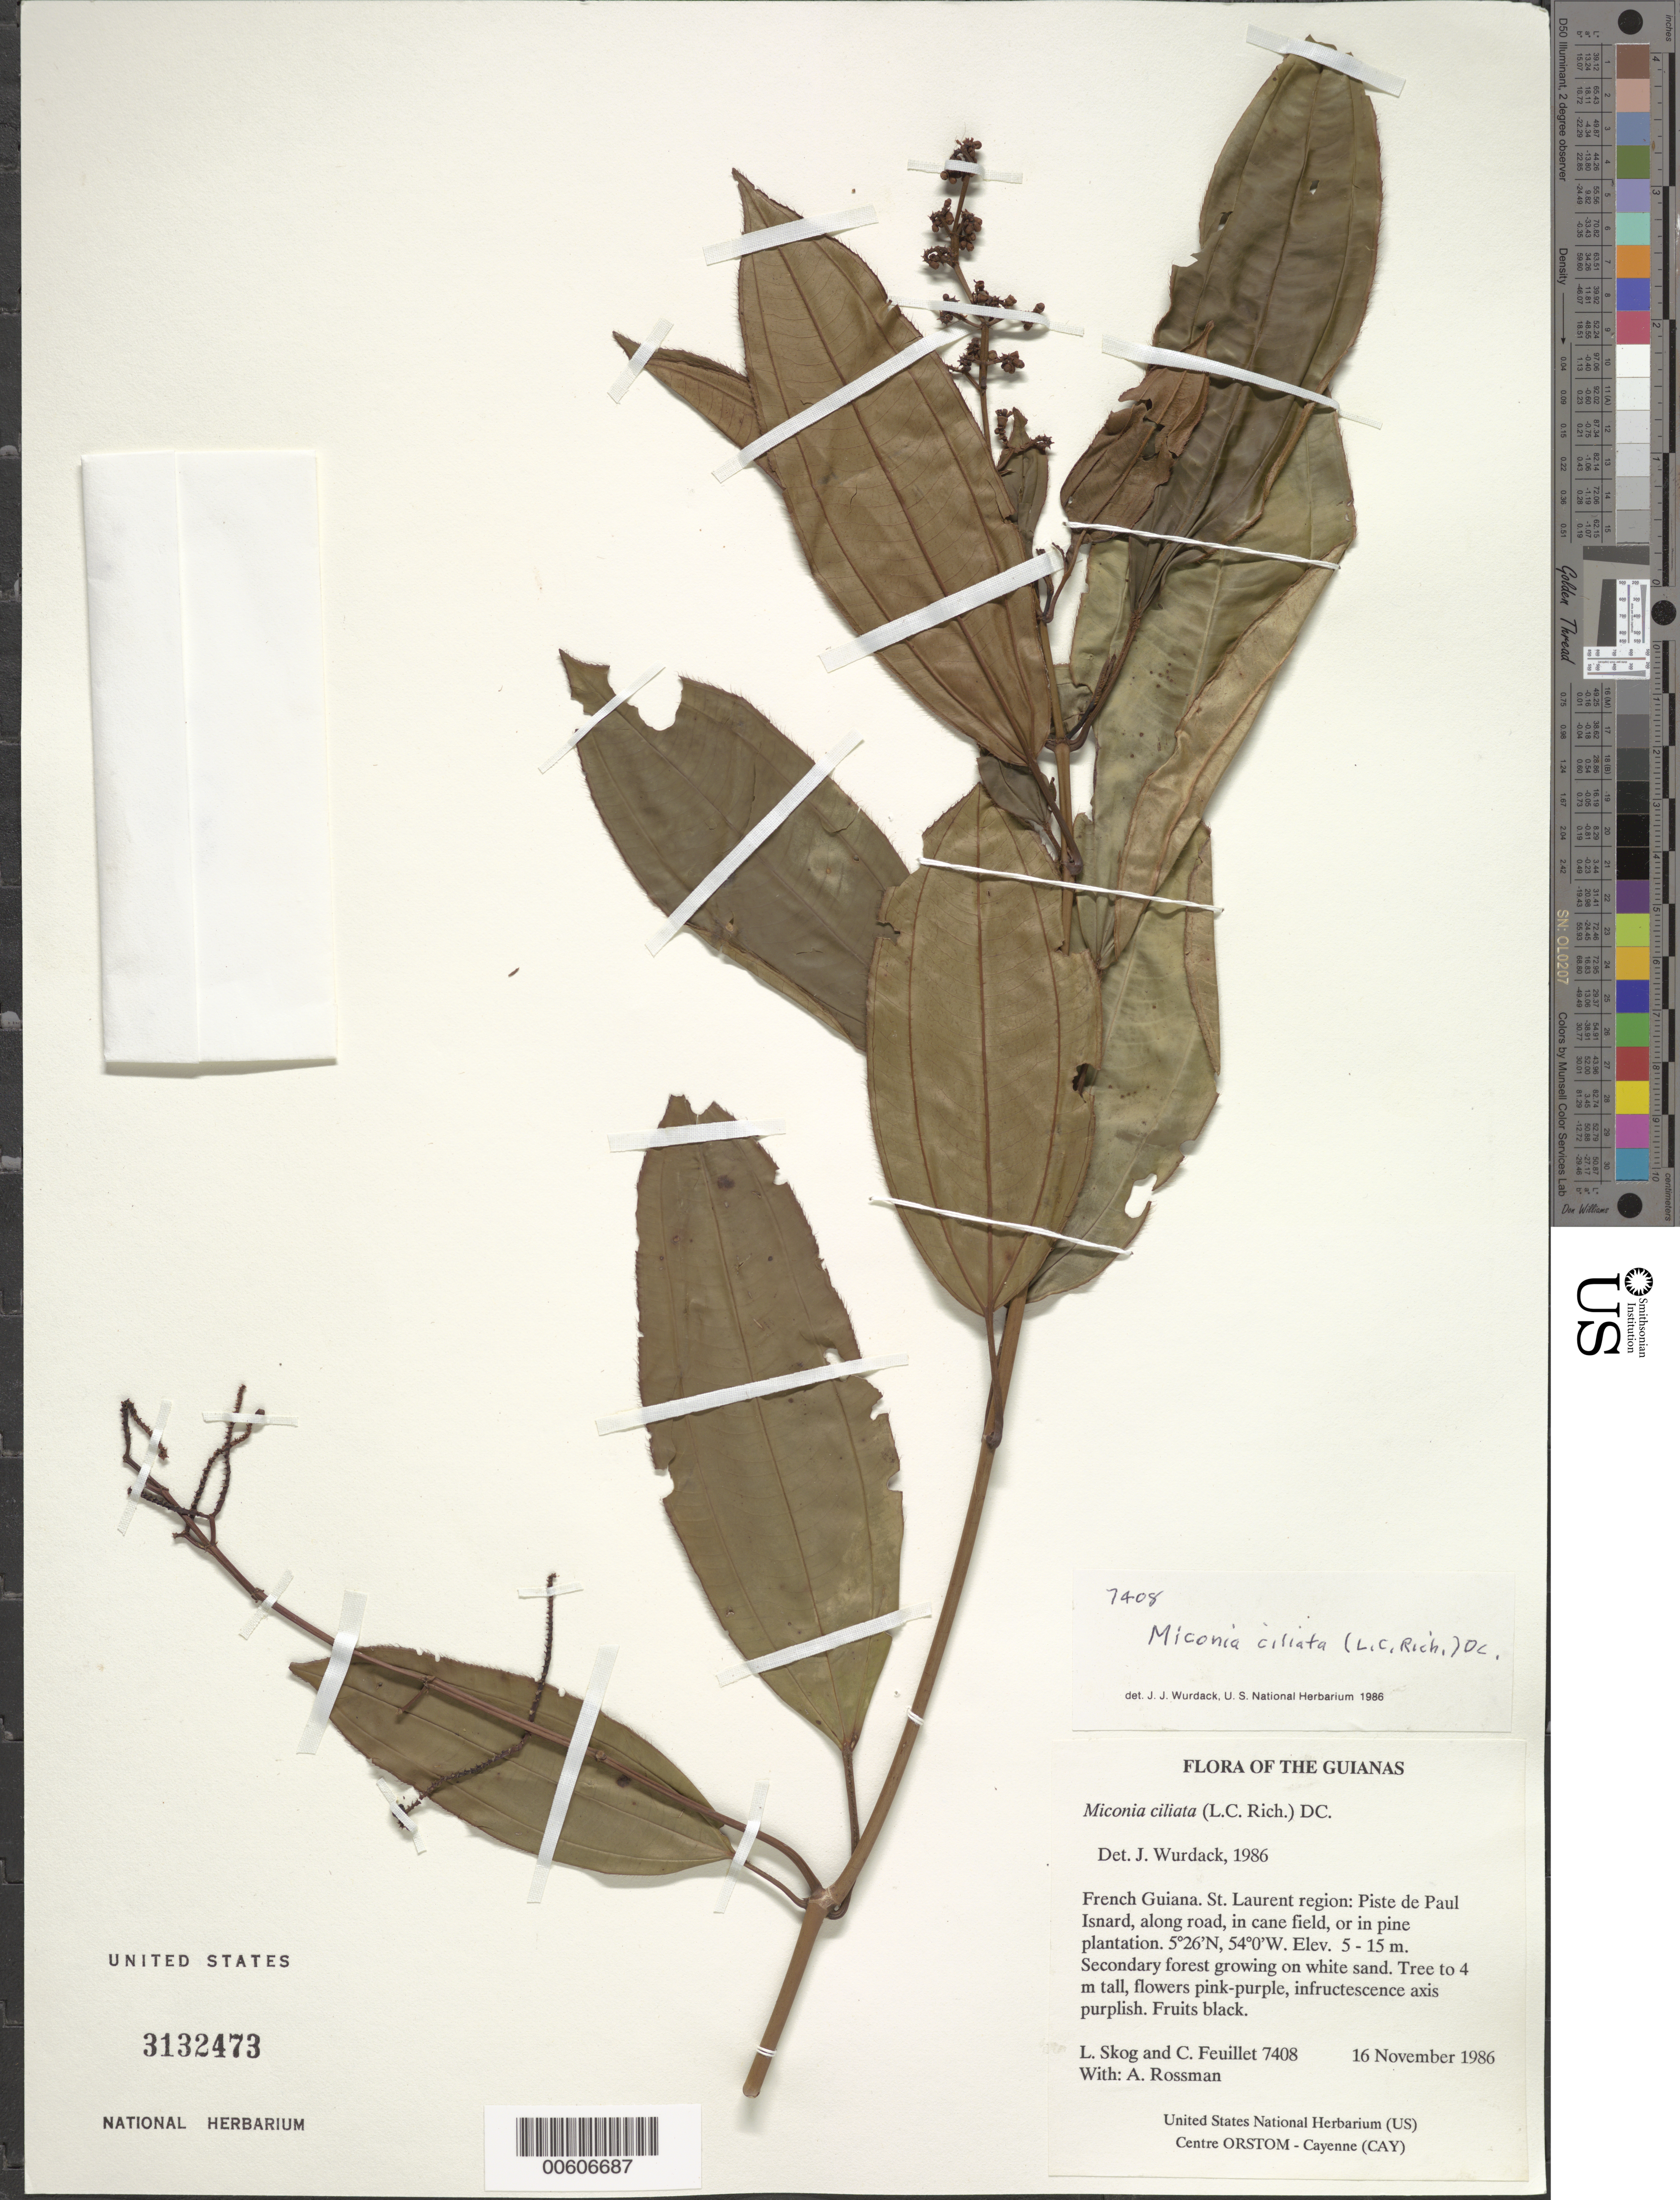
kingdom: Plantae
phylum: Tracheophyta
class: Magnoliopsida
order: Myrtales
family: Melastomataceae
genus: Miconia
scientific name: Miconia ciliata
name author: (Rich.) DC.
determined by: Wurdack, John J., (US), US (UNITED STATES)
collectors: L. E. Skog, C. Feuillet & A. Rossman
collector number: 7408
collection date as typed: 16 November 1986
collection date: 1986-11-16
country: French Guiana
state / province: Saint-Laurent-du-Maroni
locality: Piste de Paul Isnard, along road, in cane field, or in pine plantation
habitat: Secondary forest growing on white sand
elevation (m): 5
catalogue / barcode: US 3132473